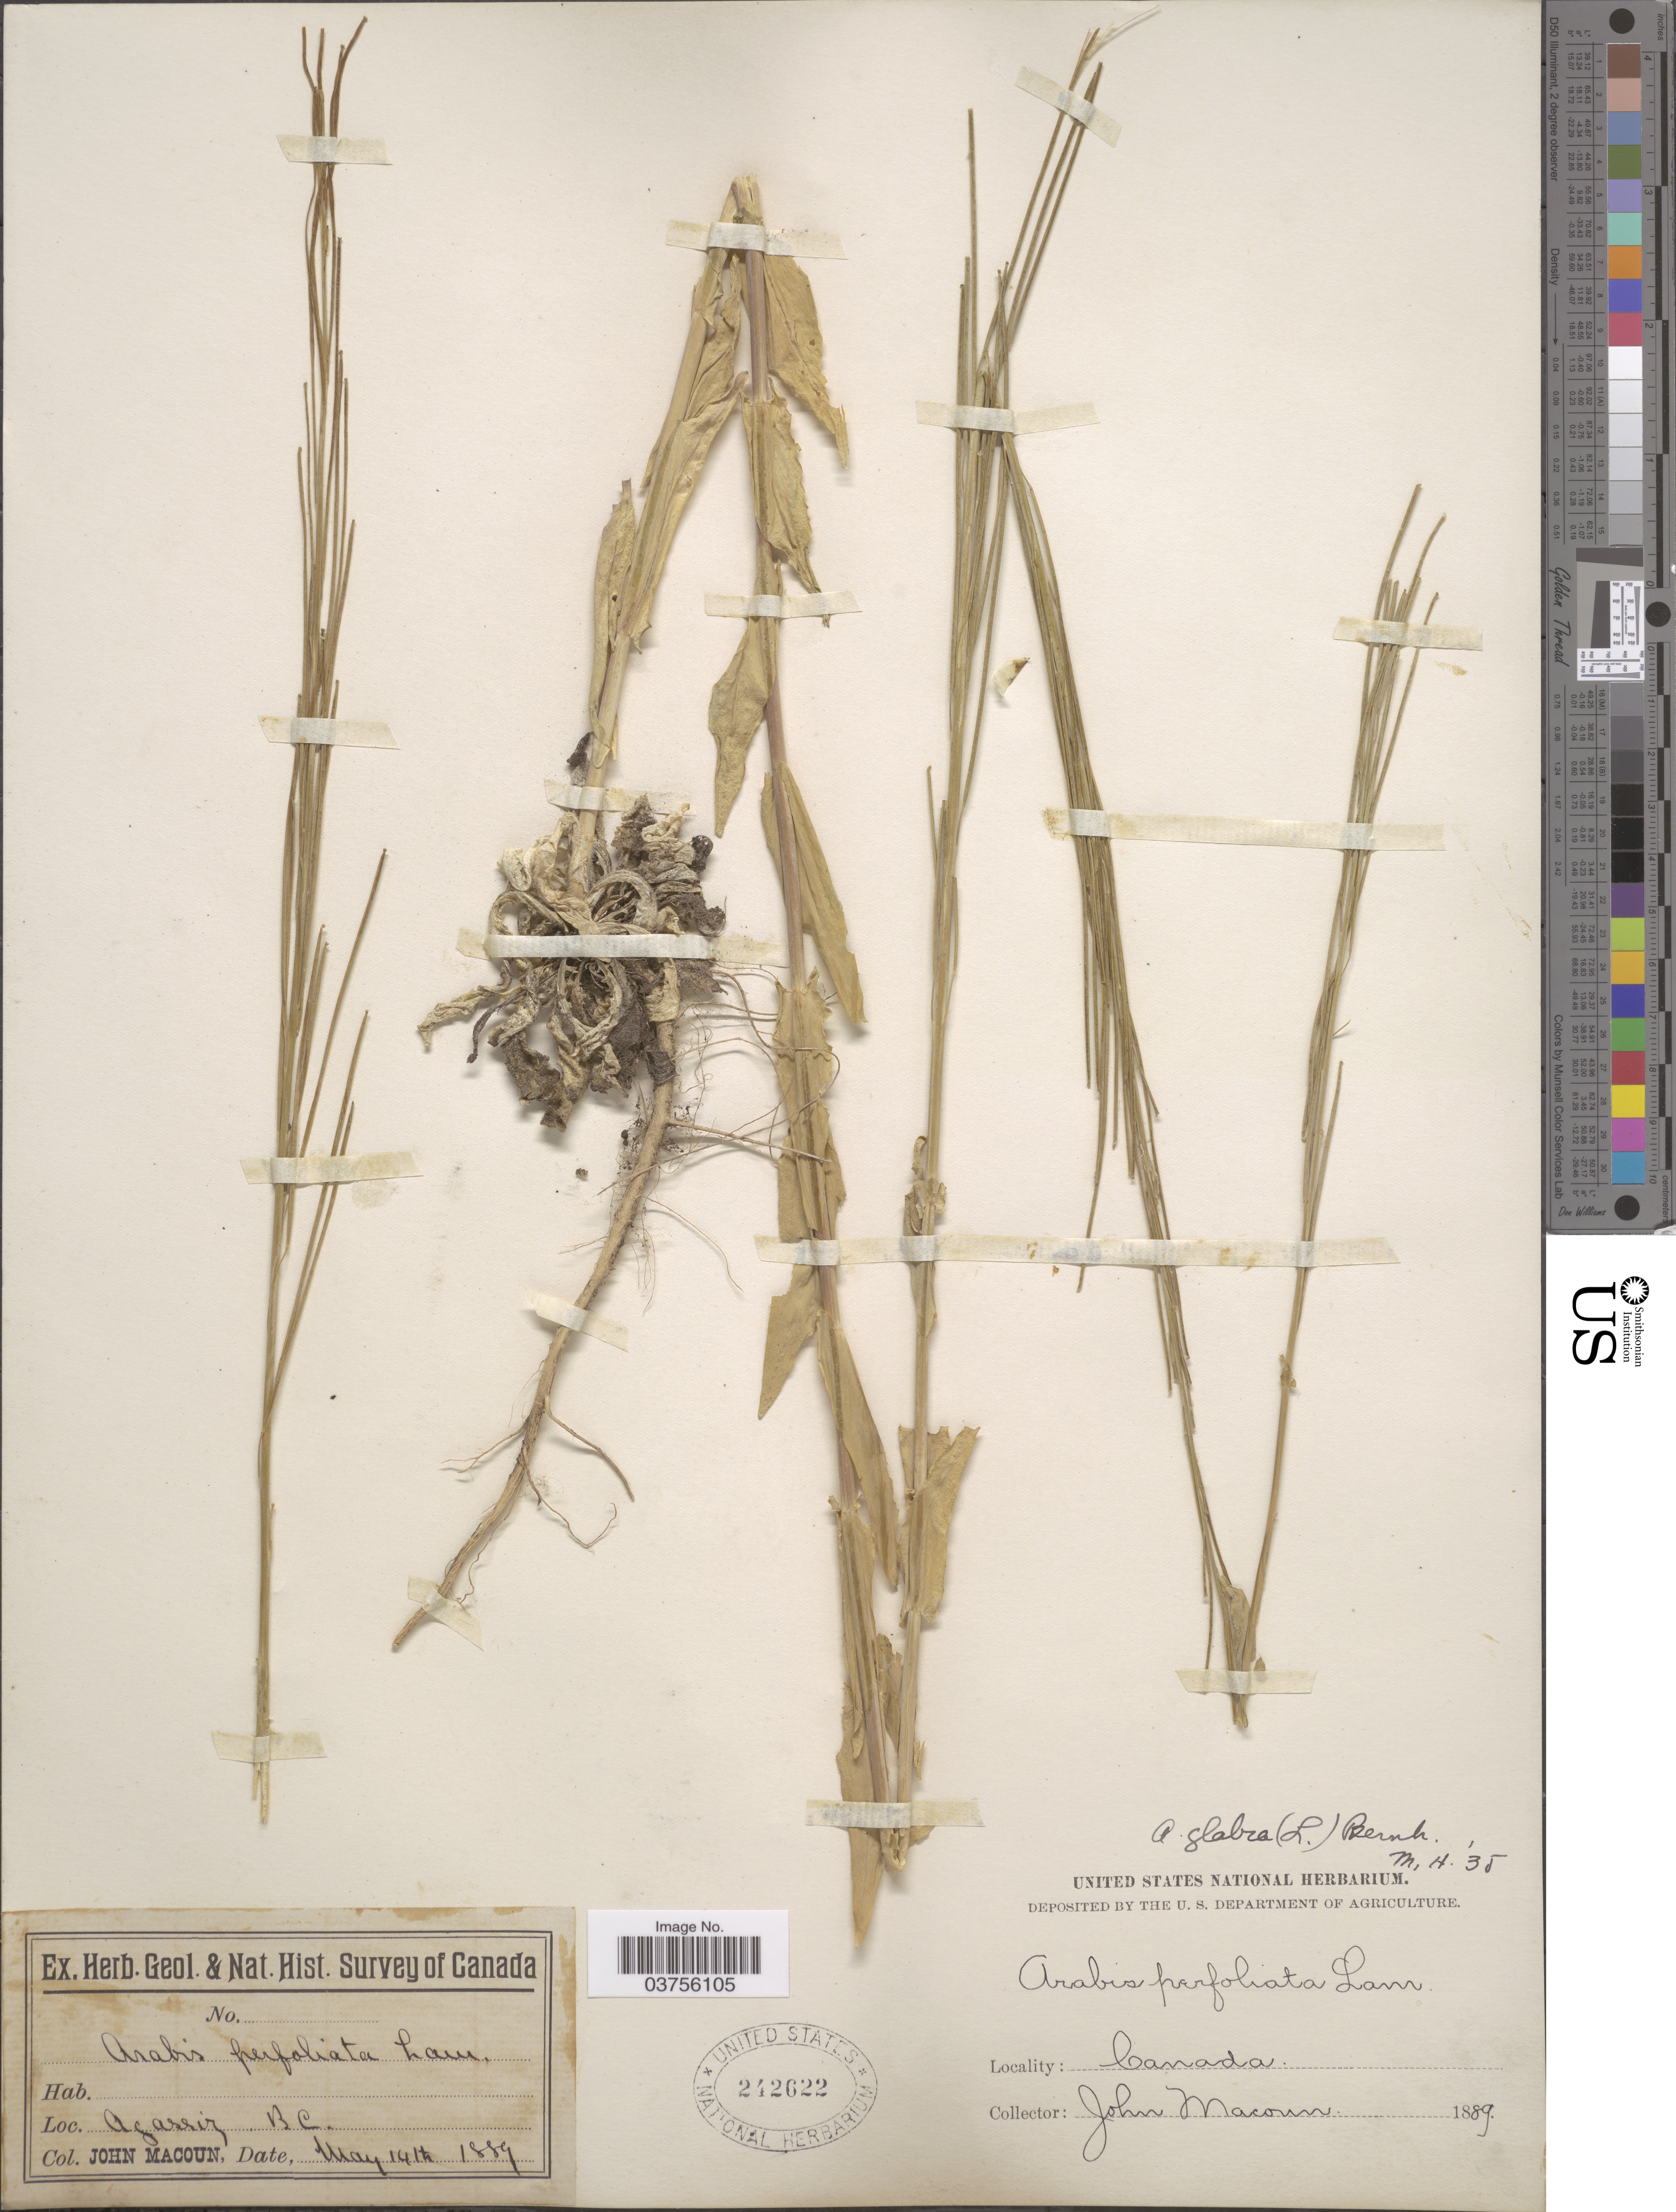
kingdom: Plantae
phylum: Tracheophyta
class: Magnoliopsida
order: Brassicales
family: Brassicaceae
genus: Turritis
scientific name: Turritis glabra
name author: L.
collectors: J. Macoun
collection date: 1889-05-14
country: Canada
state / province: British Columbia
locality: Agassiz.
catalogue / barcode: US 242622